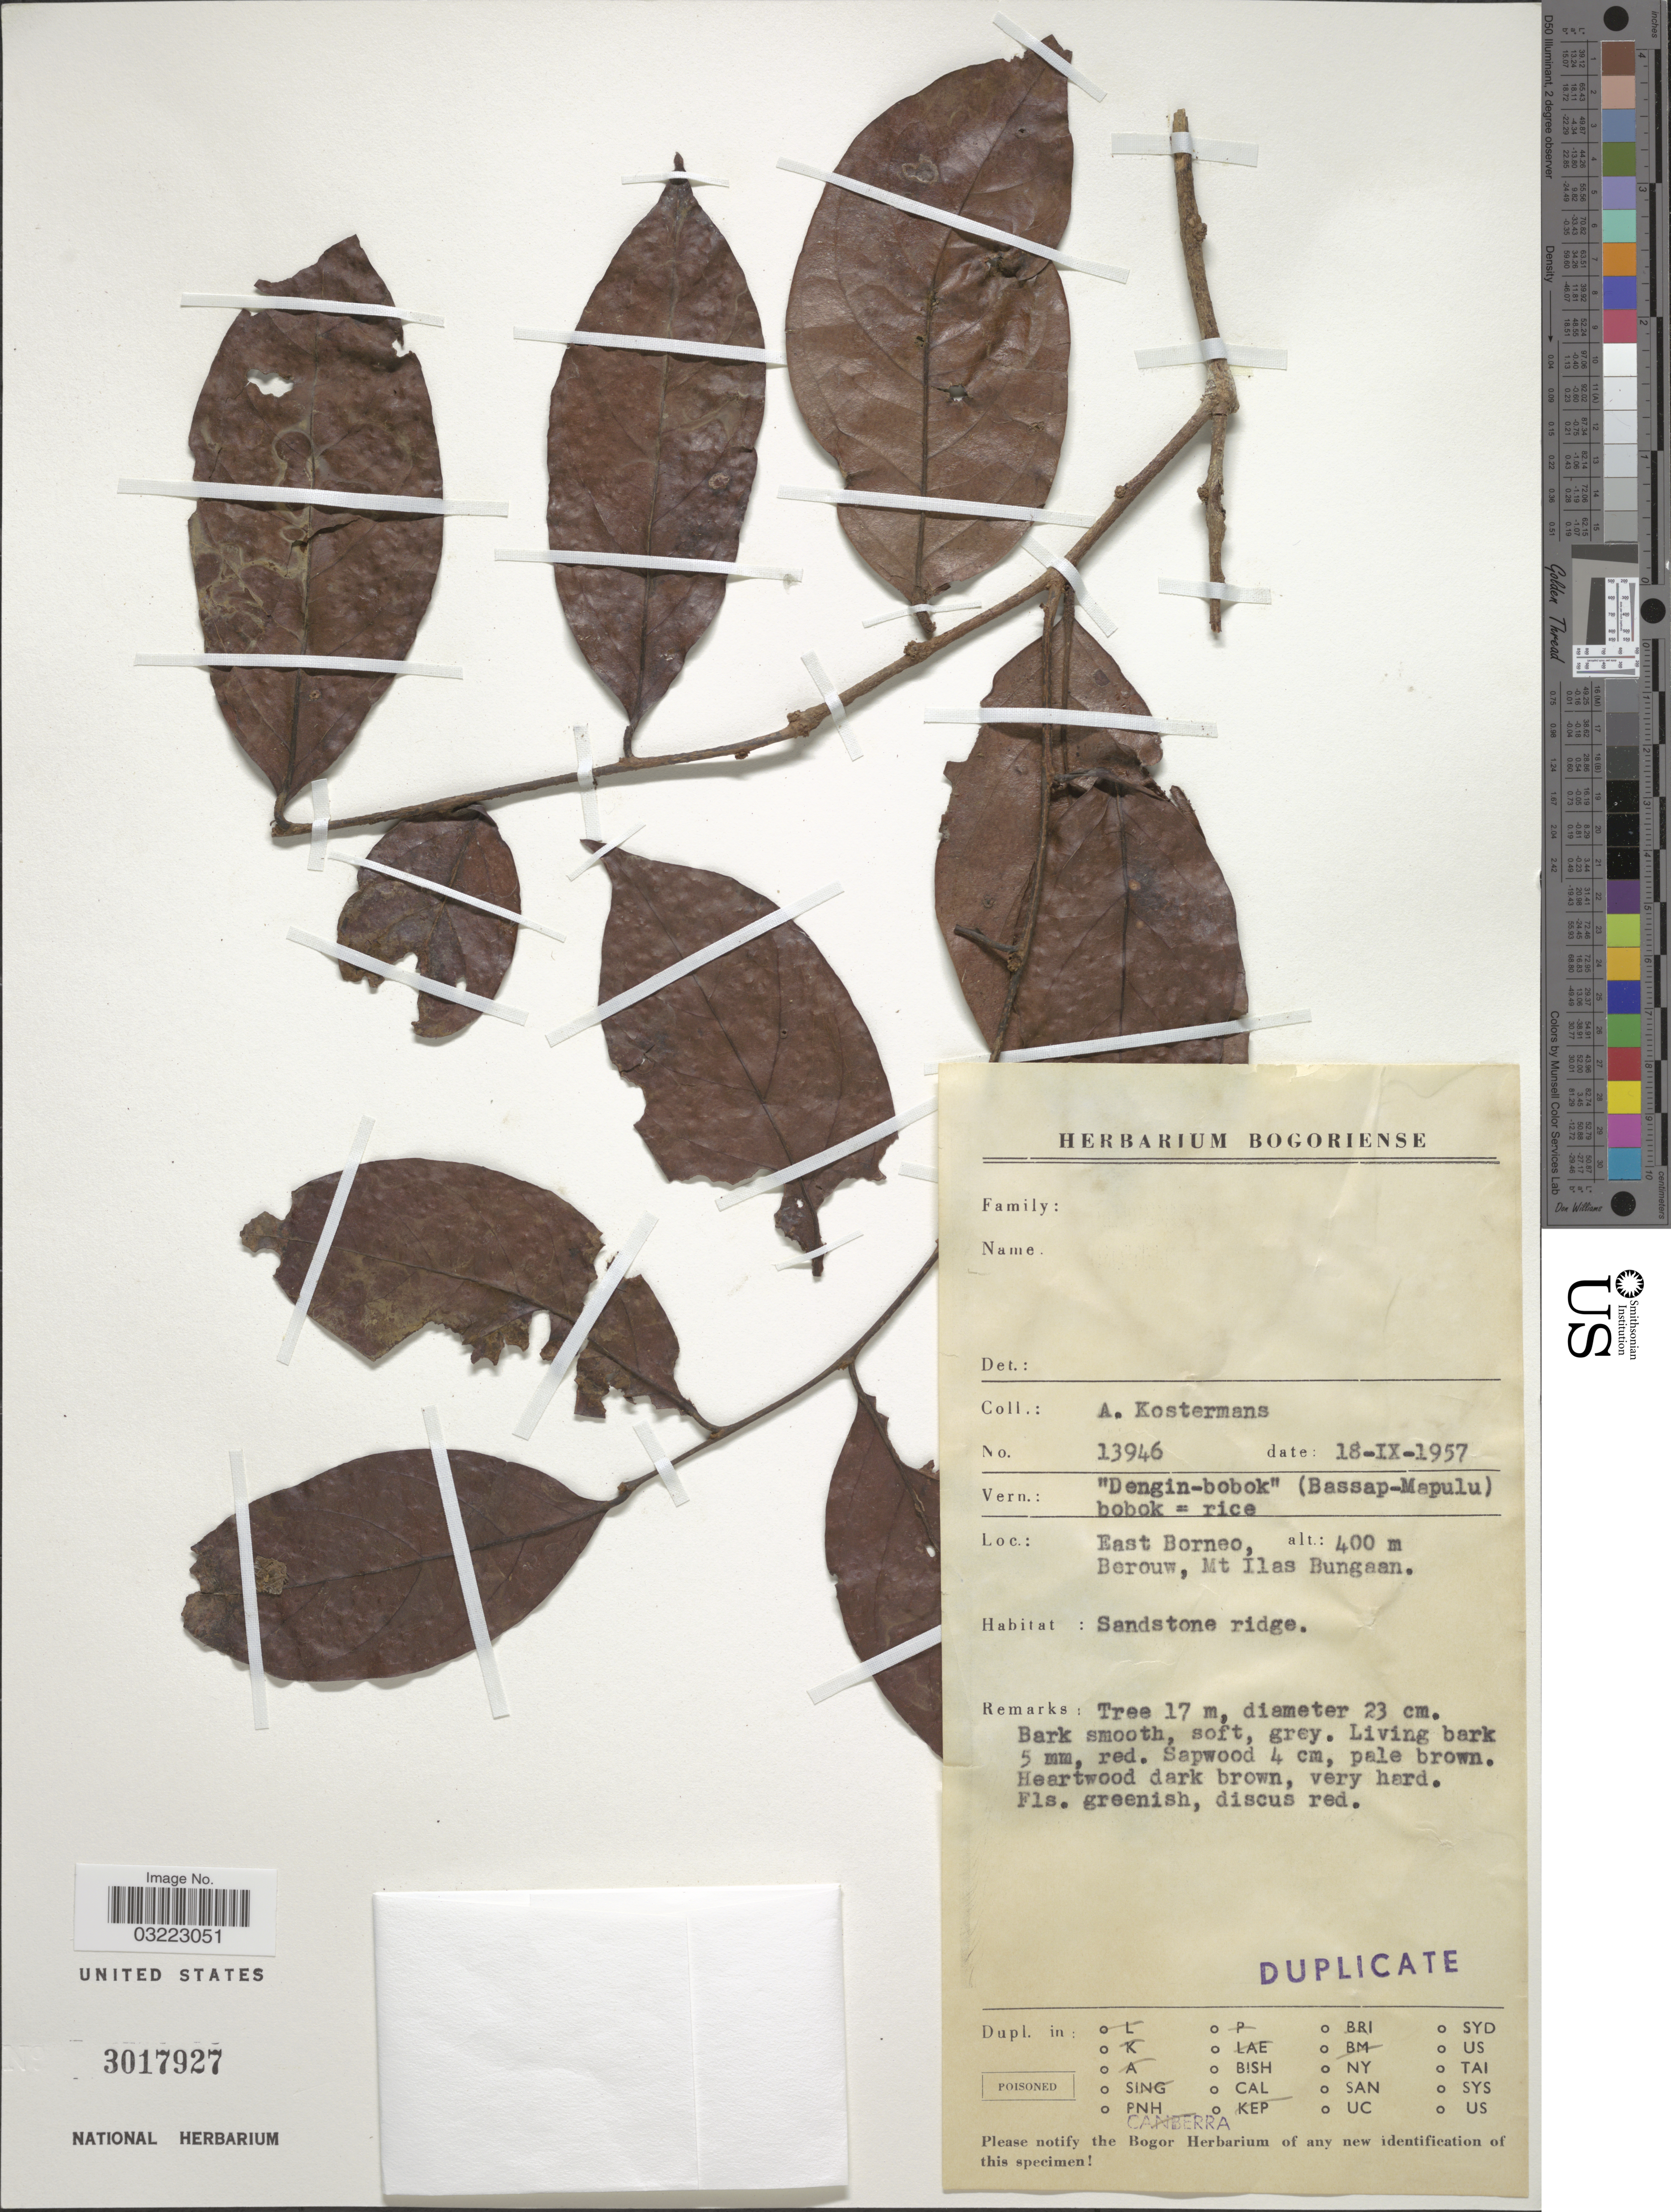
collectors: A. J. G. Kostermans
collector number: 13946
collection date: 1957-09-18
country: Indonesia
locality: East Borneo. Berouw, Mt. Ilas Bungaan.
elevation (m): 400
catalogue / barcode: US 3017927